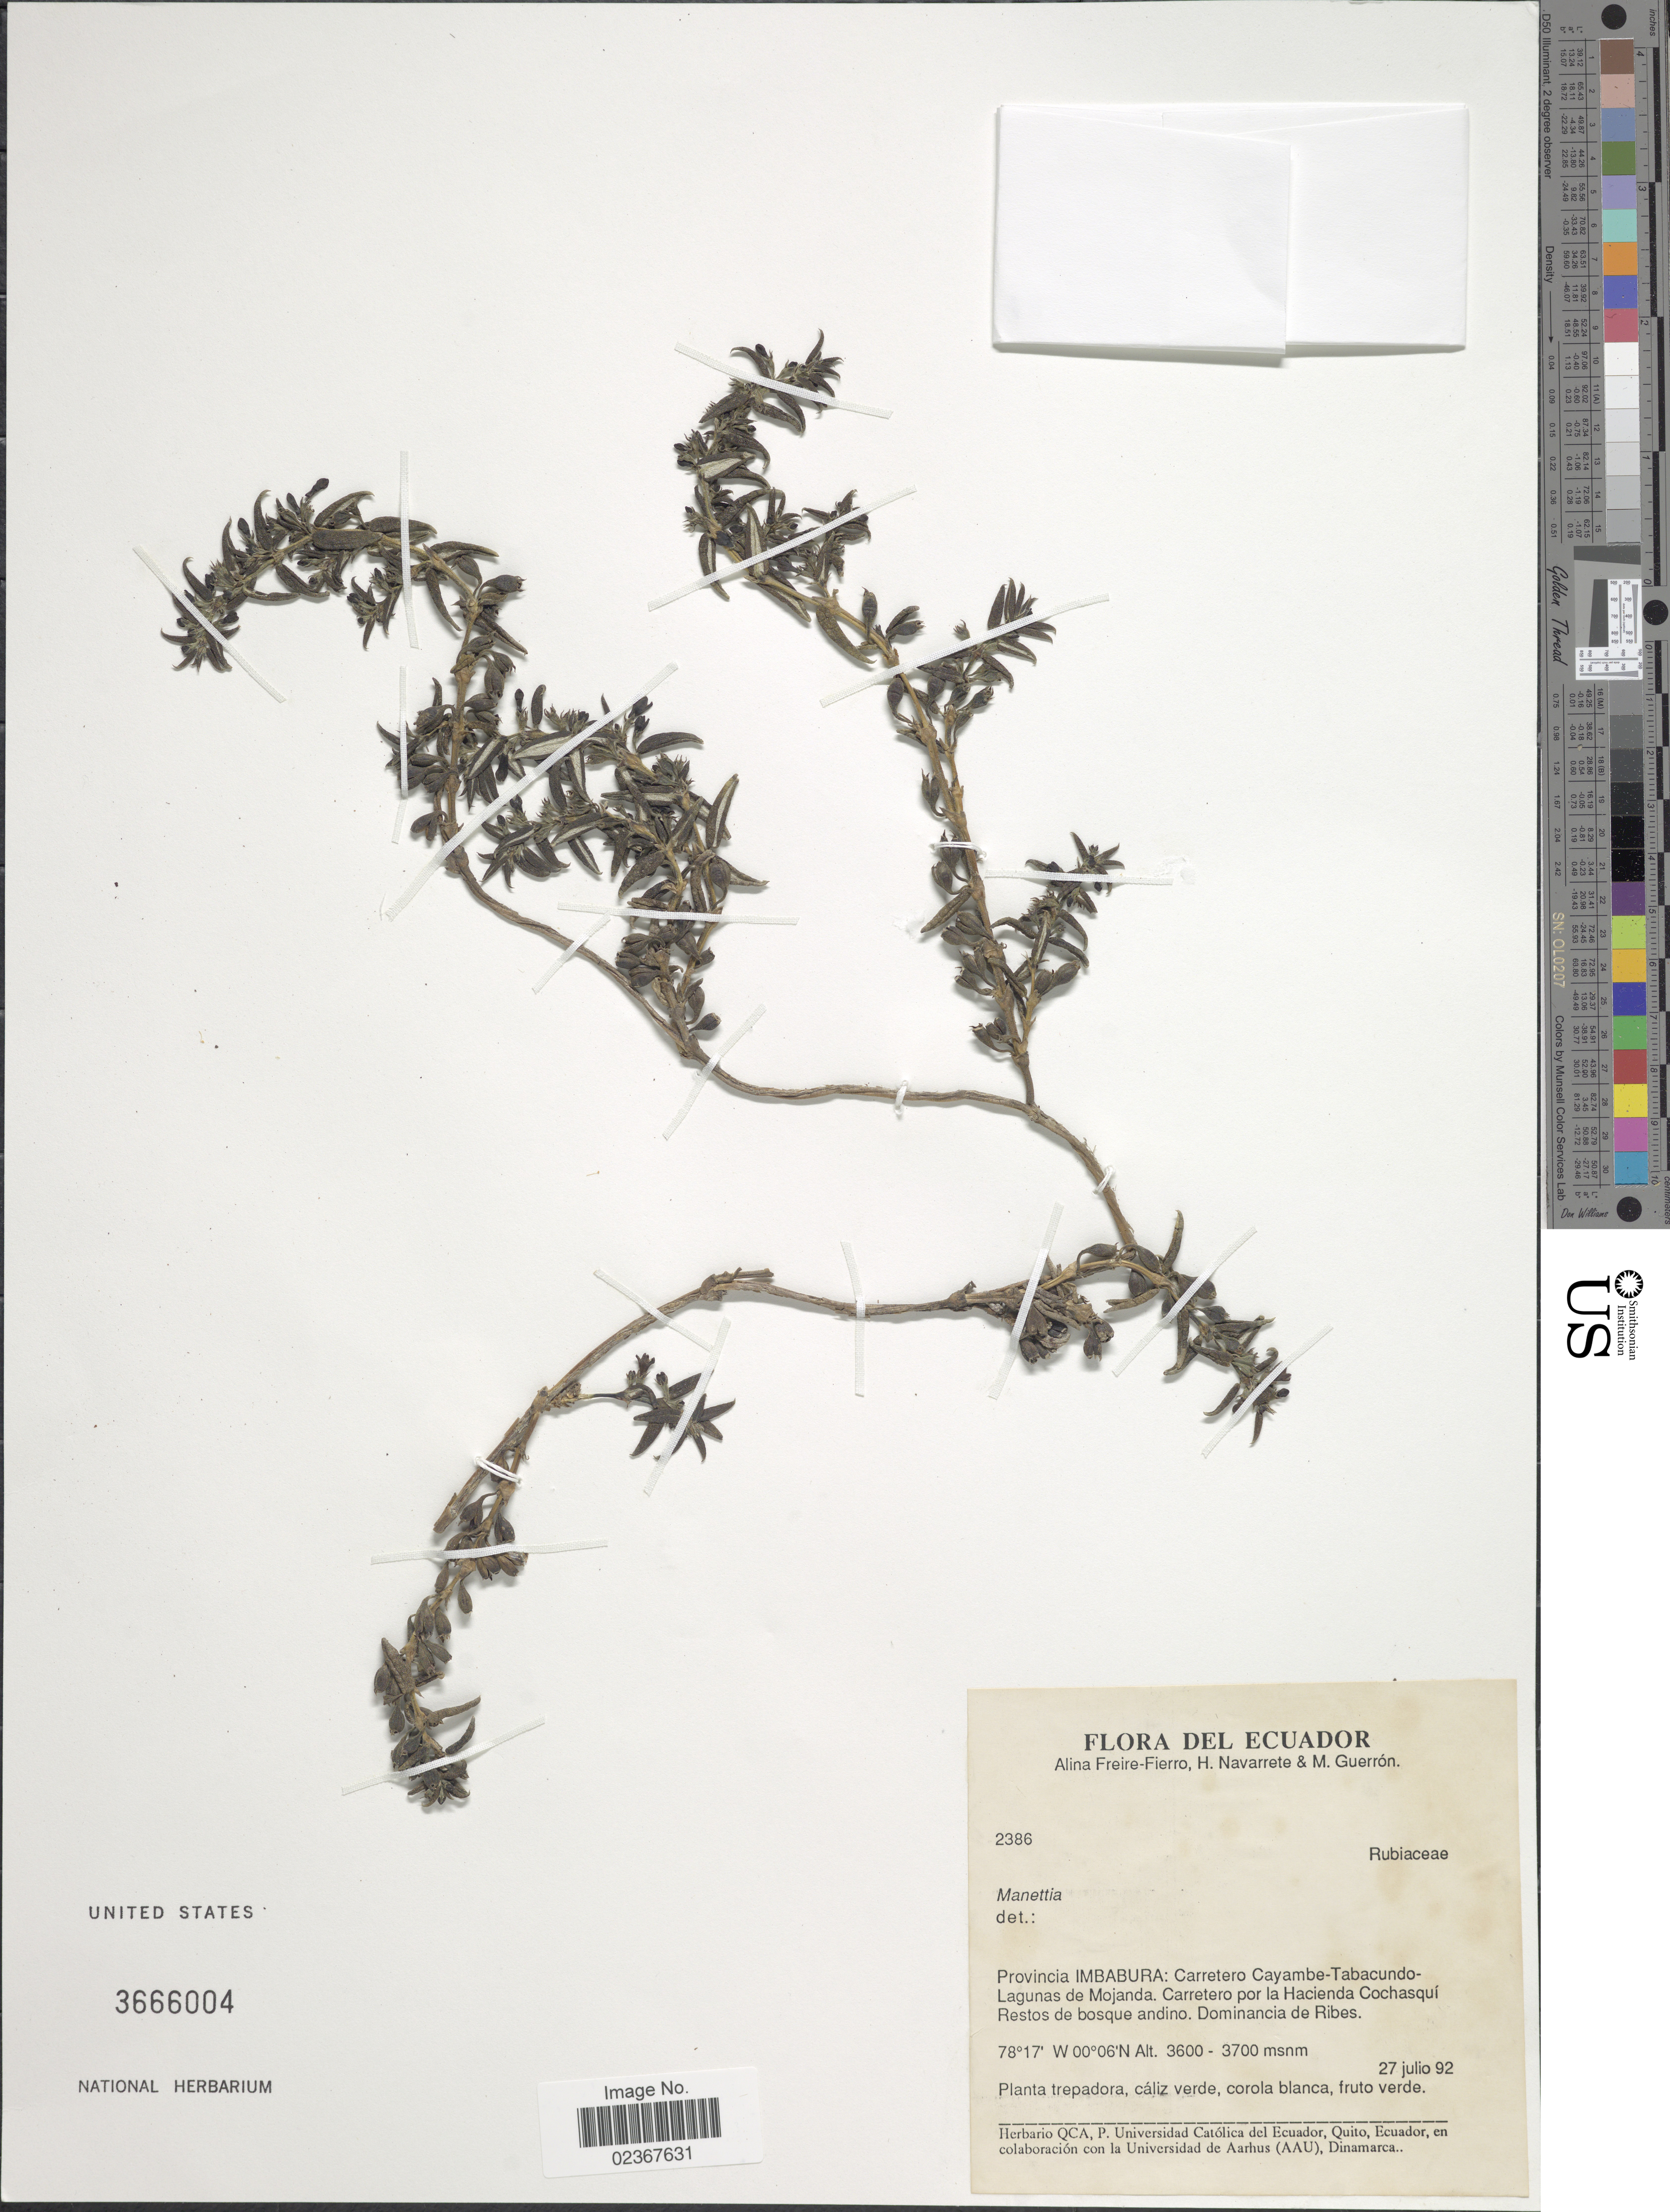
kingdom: Plantae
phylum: Tracheophyta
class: Magnoliopsida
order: Gentianales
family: Rubiaceae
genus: Manettia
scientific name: Manettia sp.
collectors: A. Freire-Fierro, H. Navarrete & M. Guerron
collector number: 2386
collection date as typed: Transcribed d/m/y: 27/7/92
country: Ecuador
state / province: Imbabura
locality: Carretero Cayambe-Tabacundo-Lagunas de Mojanda. Carretero Cayambe-Tabacundo-Lagunas de Mojanda. Carretero por la Hacienda Cochasquí Restos de bosque andino. Dominacia de Ribes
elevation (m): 3600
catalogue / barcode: US 3666004